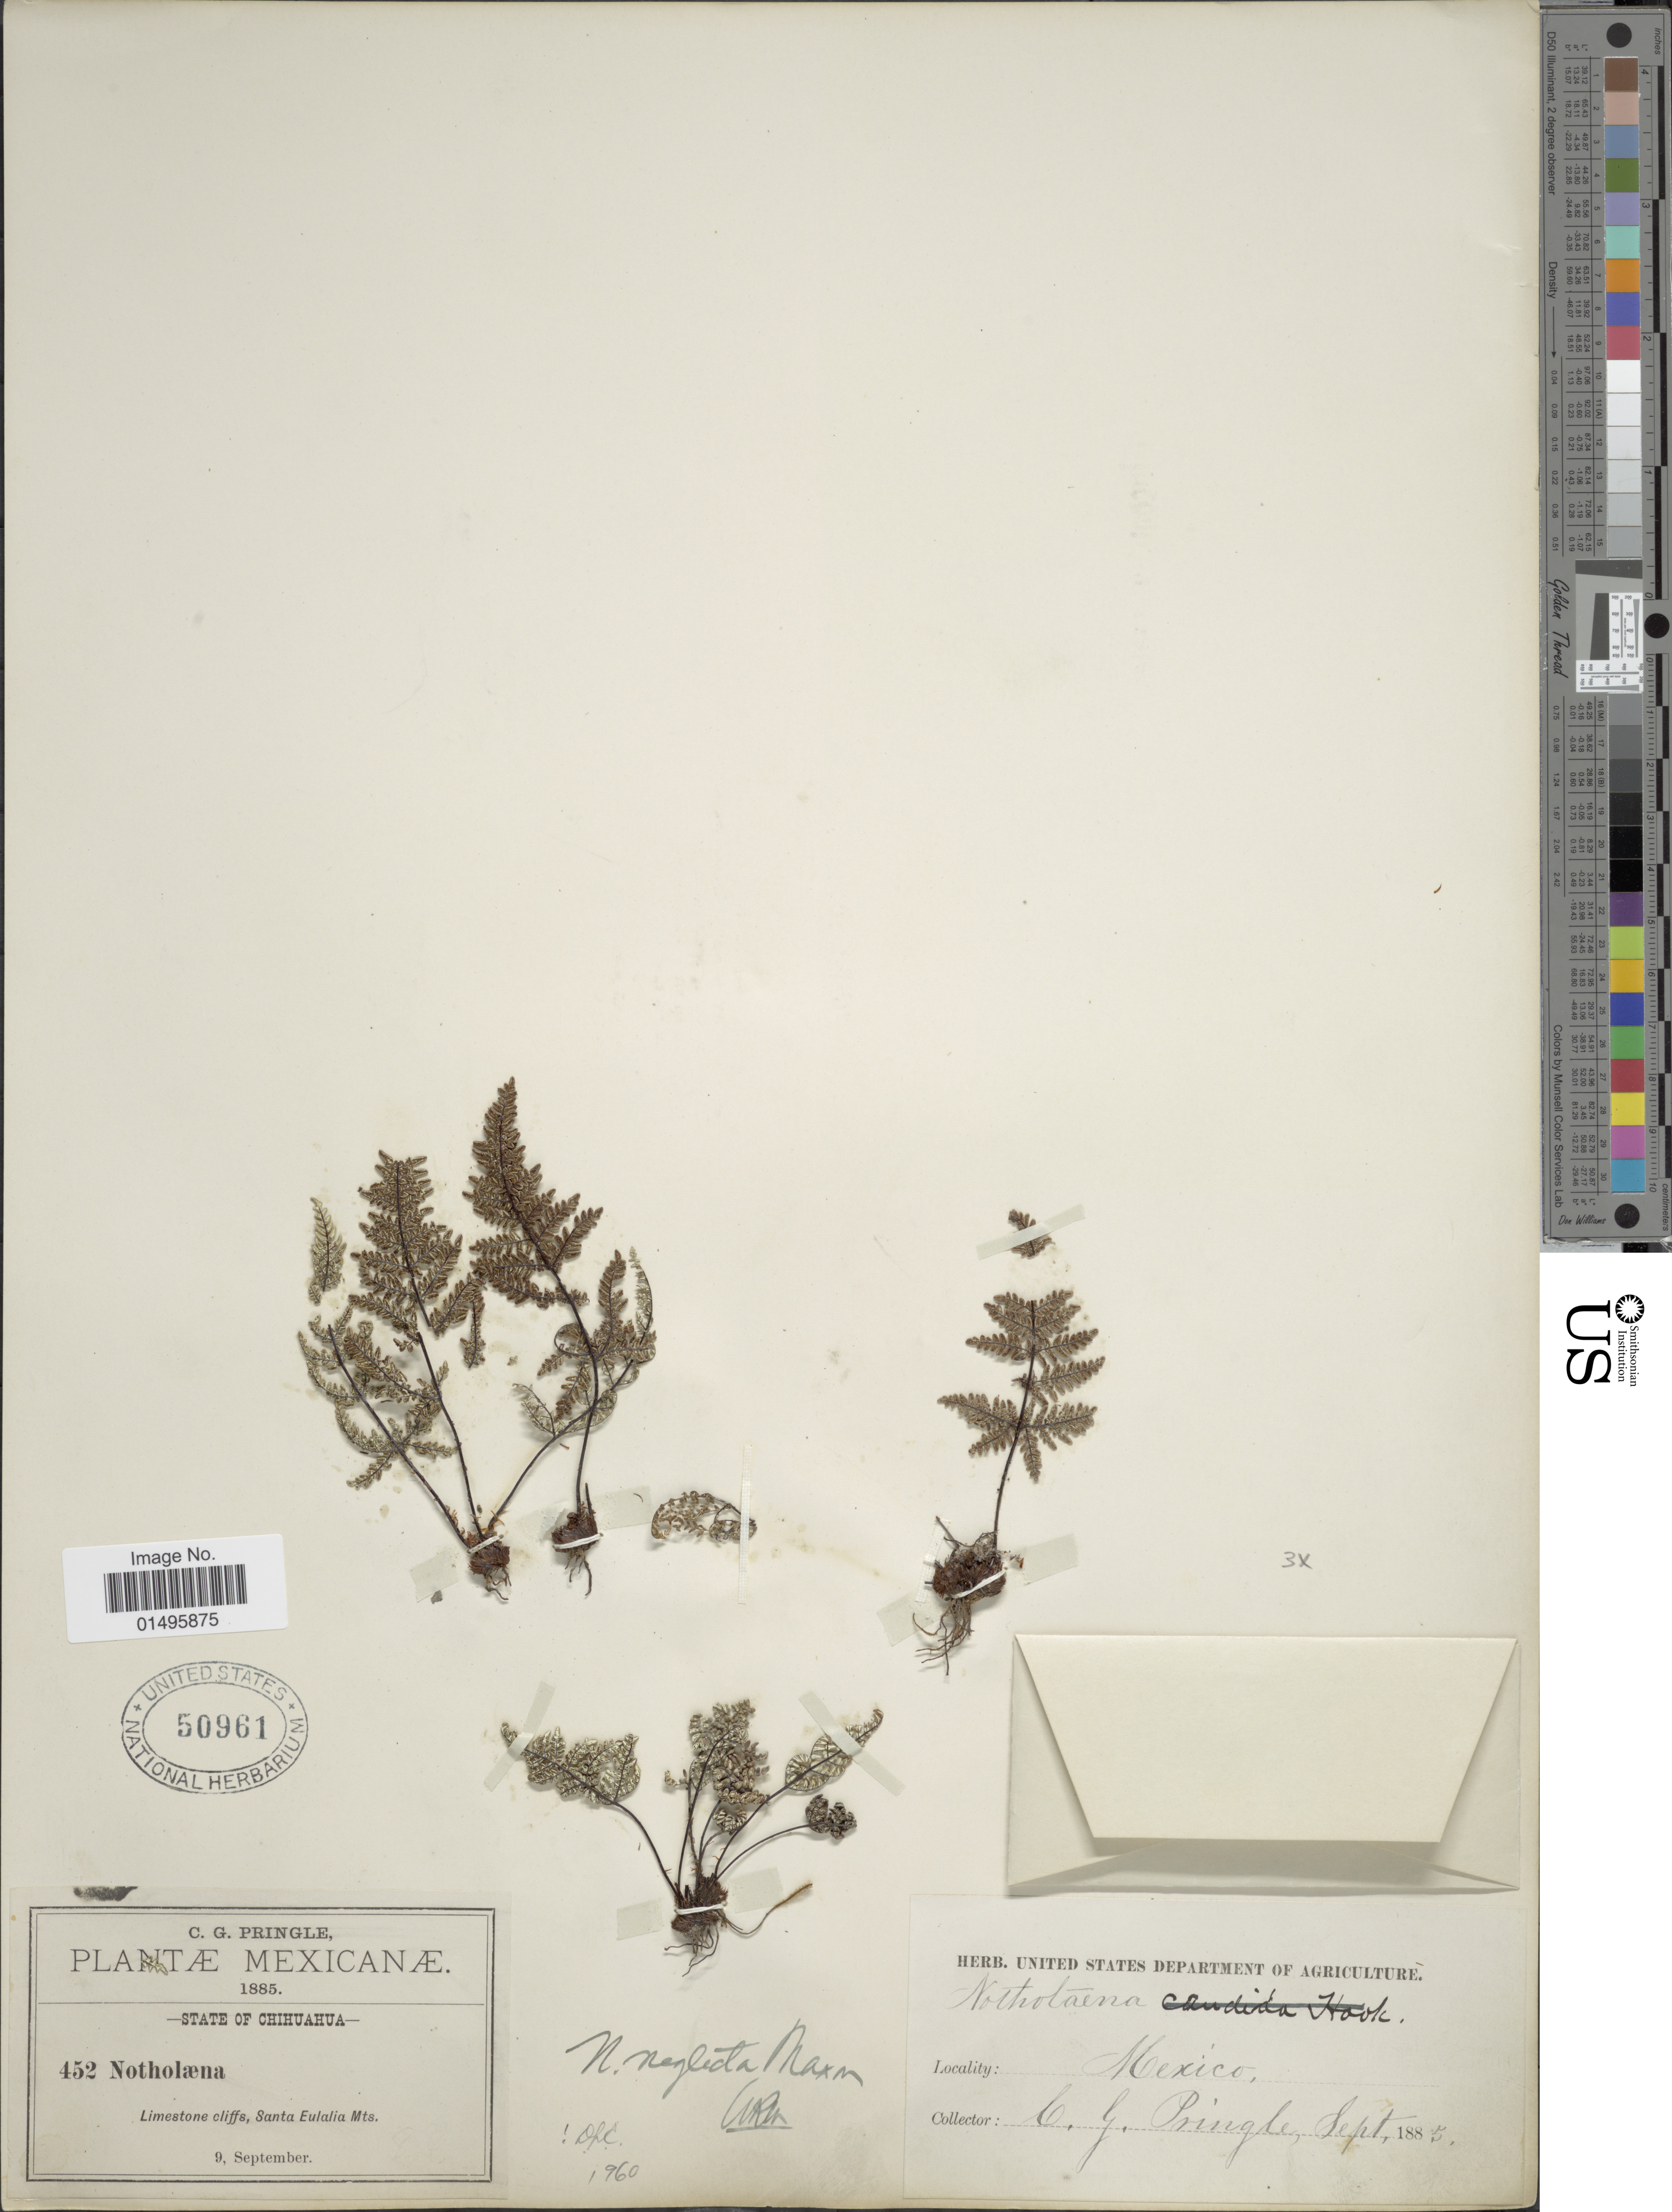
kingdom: Plantae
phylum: Tracheophyta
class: Polypodiopsida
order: Polypodiales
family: Pteridaceae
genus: Notholaena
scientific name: Notholaena neglecta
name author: Maxon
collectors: C. G. Pringle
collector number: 452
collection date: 1885-09-09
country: Mexico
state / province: Chihuahua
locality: Mexicanae, limestone cliffs, Santa Eylalia Mts.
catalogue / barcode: US 50961